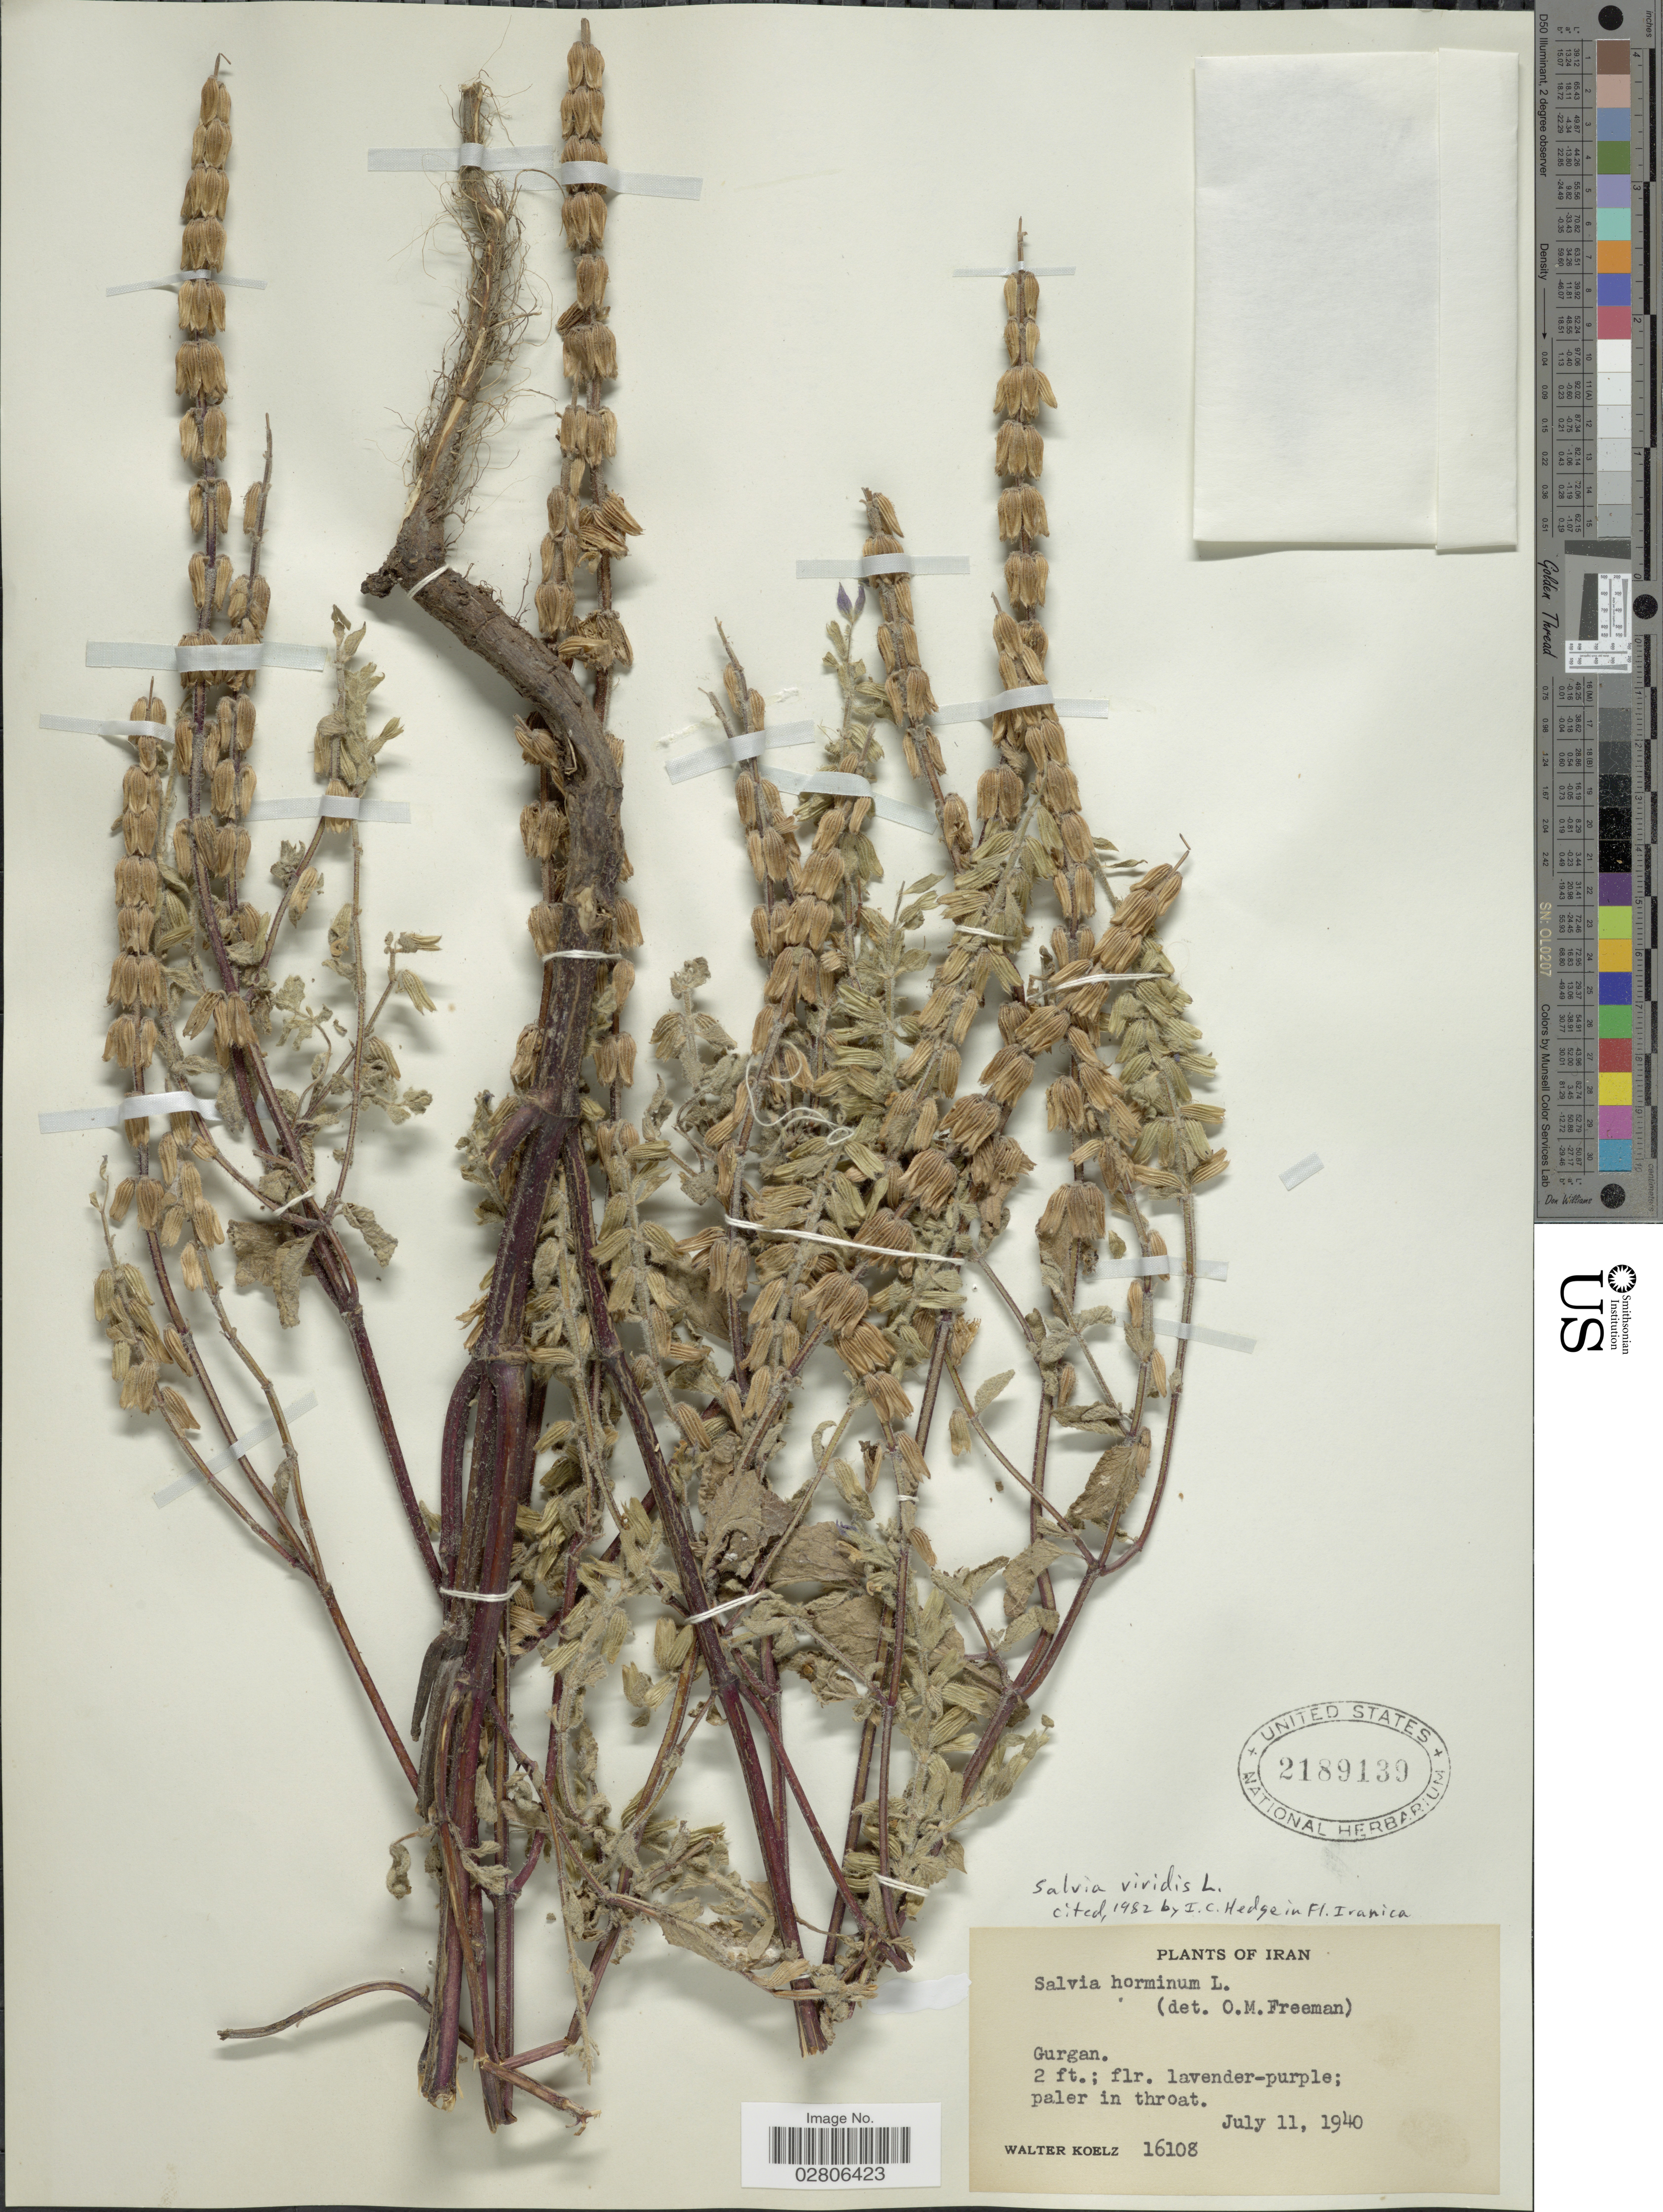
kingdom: Plantae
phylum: Tracheophyta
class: Magnoliopsida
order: Lamiales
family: Lamiaceae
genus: Salvia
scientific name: Salvia viridis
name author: L.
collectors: W. N. Koelz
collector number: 16108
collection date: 1940-07-11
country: Iran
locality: Gurgan.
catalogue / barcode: US 2189139